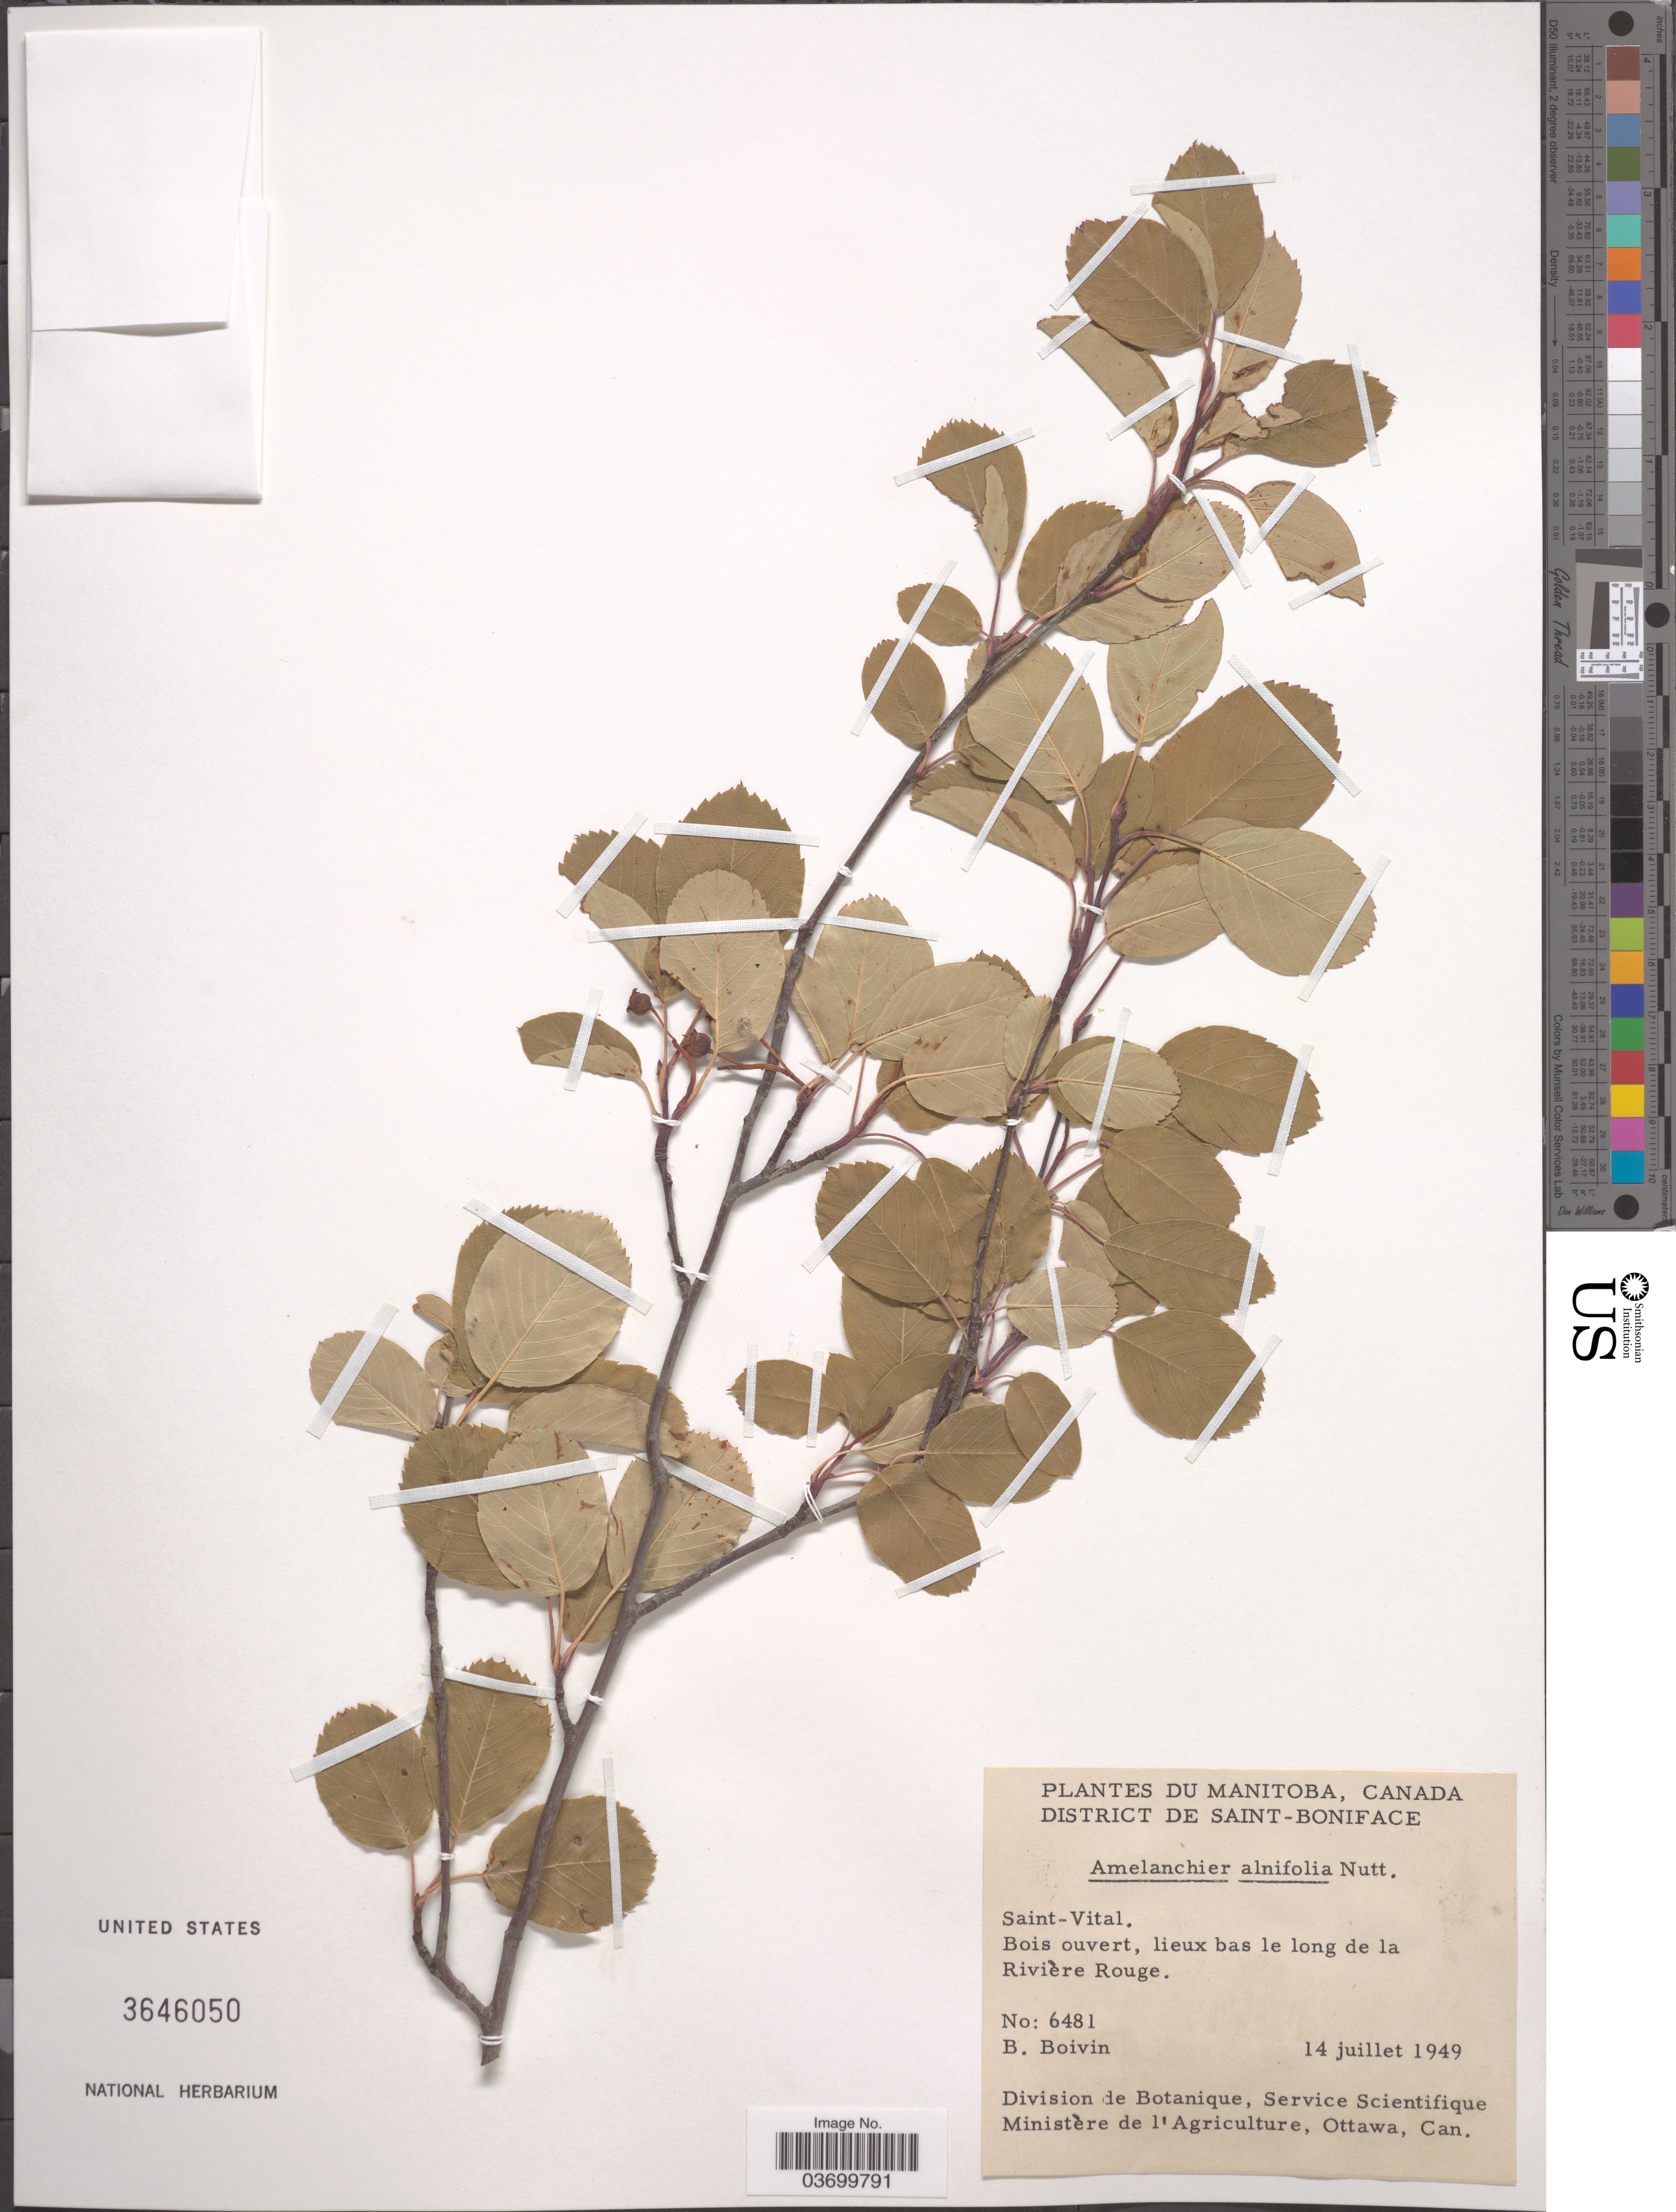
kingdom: Plantae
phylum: Tracheophyta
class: Magnoliopsida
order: Rosales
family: Rosaceae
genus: Amelanchier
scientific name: Amelanchier alnifolia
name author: (Nutt.) Nutt. ex M. Roem.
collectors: J. R. B. Boivin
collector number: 6481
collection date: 1949-07-14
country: Canada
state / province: Manitoba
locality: District de Saint-Boniface. Saint-Vital. Bois ouvert, lieux bas le long de la Rivière Rouge.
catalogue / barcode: US 3646050